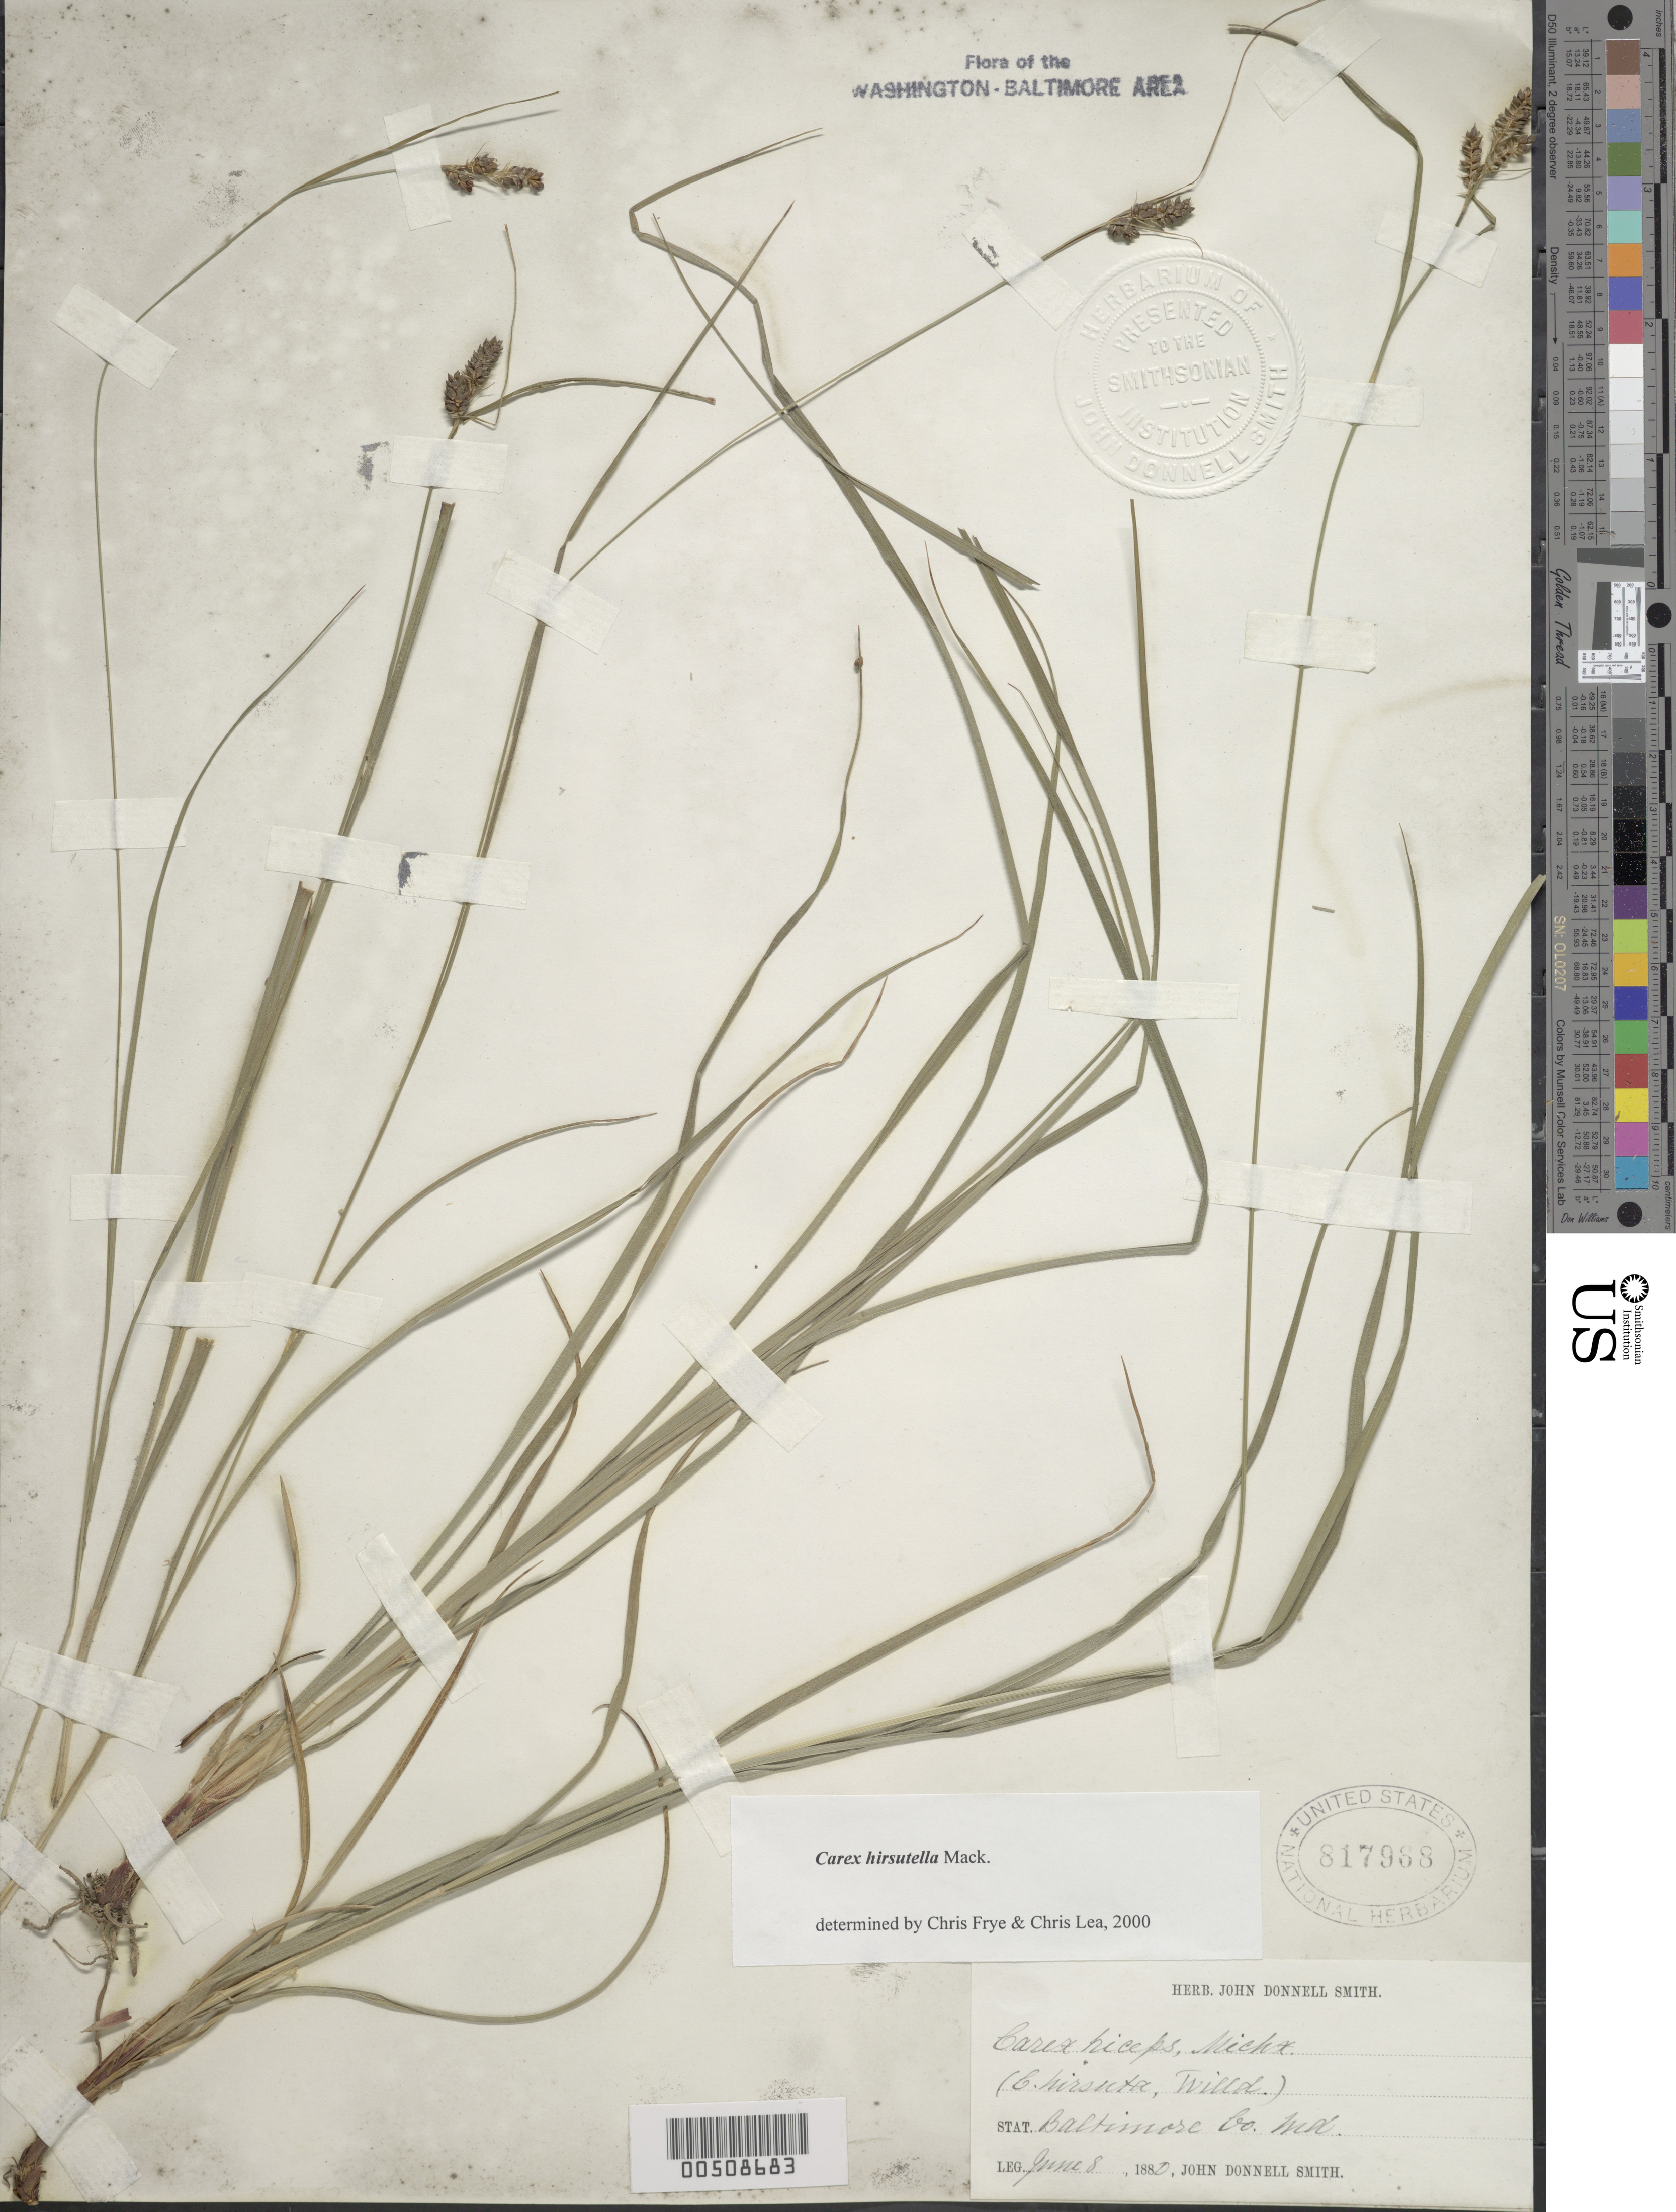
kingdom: Plantae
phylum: Tracheophyta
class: Liliopsida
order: Poales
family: Cyperaceae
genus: Carex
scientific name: Carex hirsutella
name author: Mack.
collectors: J. Donnell Smith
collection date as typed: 08 Jun 1880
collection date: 1880-06-08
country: United States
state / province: Maryland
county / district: Baltimore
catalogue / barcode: US 817968